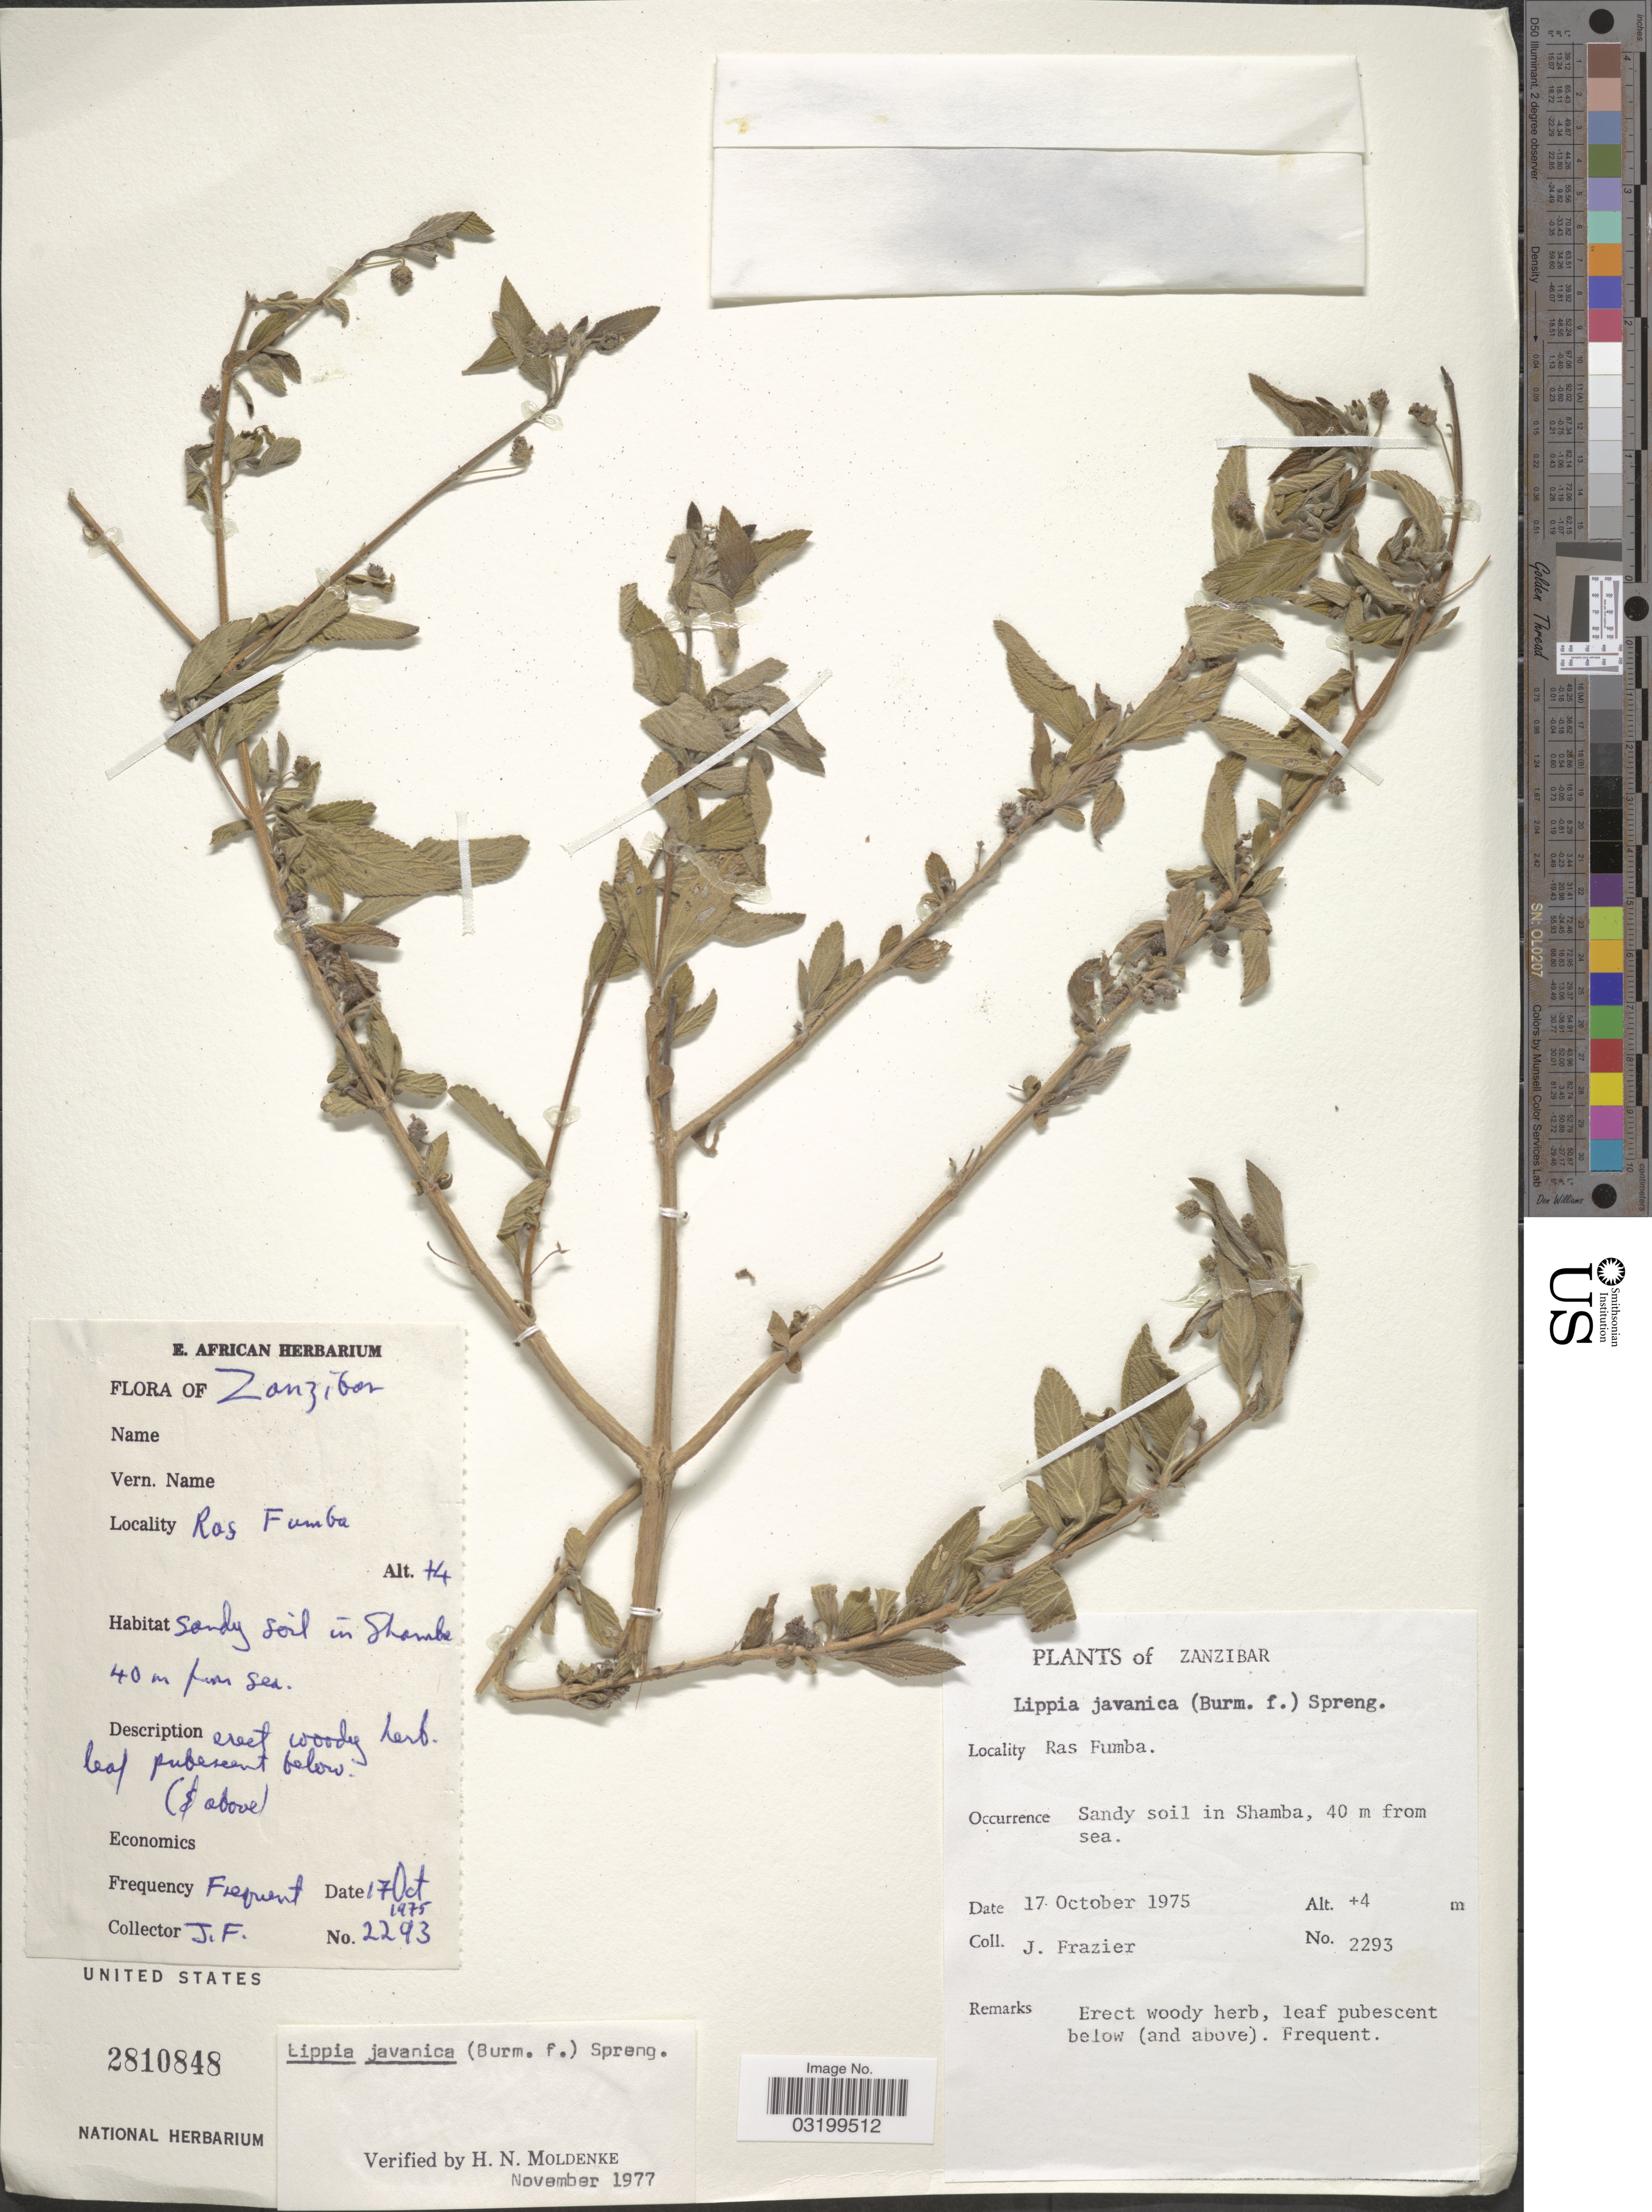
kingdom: Plantae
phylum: Tracheophyta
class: Magnoliopsida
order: Lamiales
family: Verbenaceae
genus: Lippia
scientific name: Lippia javanica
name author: (Burm. f.) Spreng.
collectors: J. Frazier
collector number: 2293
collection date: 1975-10-17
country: Tanzania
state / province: Zanzibar Urban/West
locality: Ras Fumba. Sandy soil in Shamba, 40 m from sea.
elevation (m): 4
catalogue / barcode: US 2810848